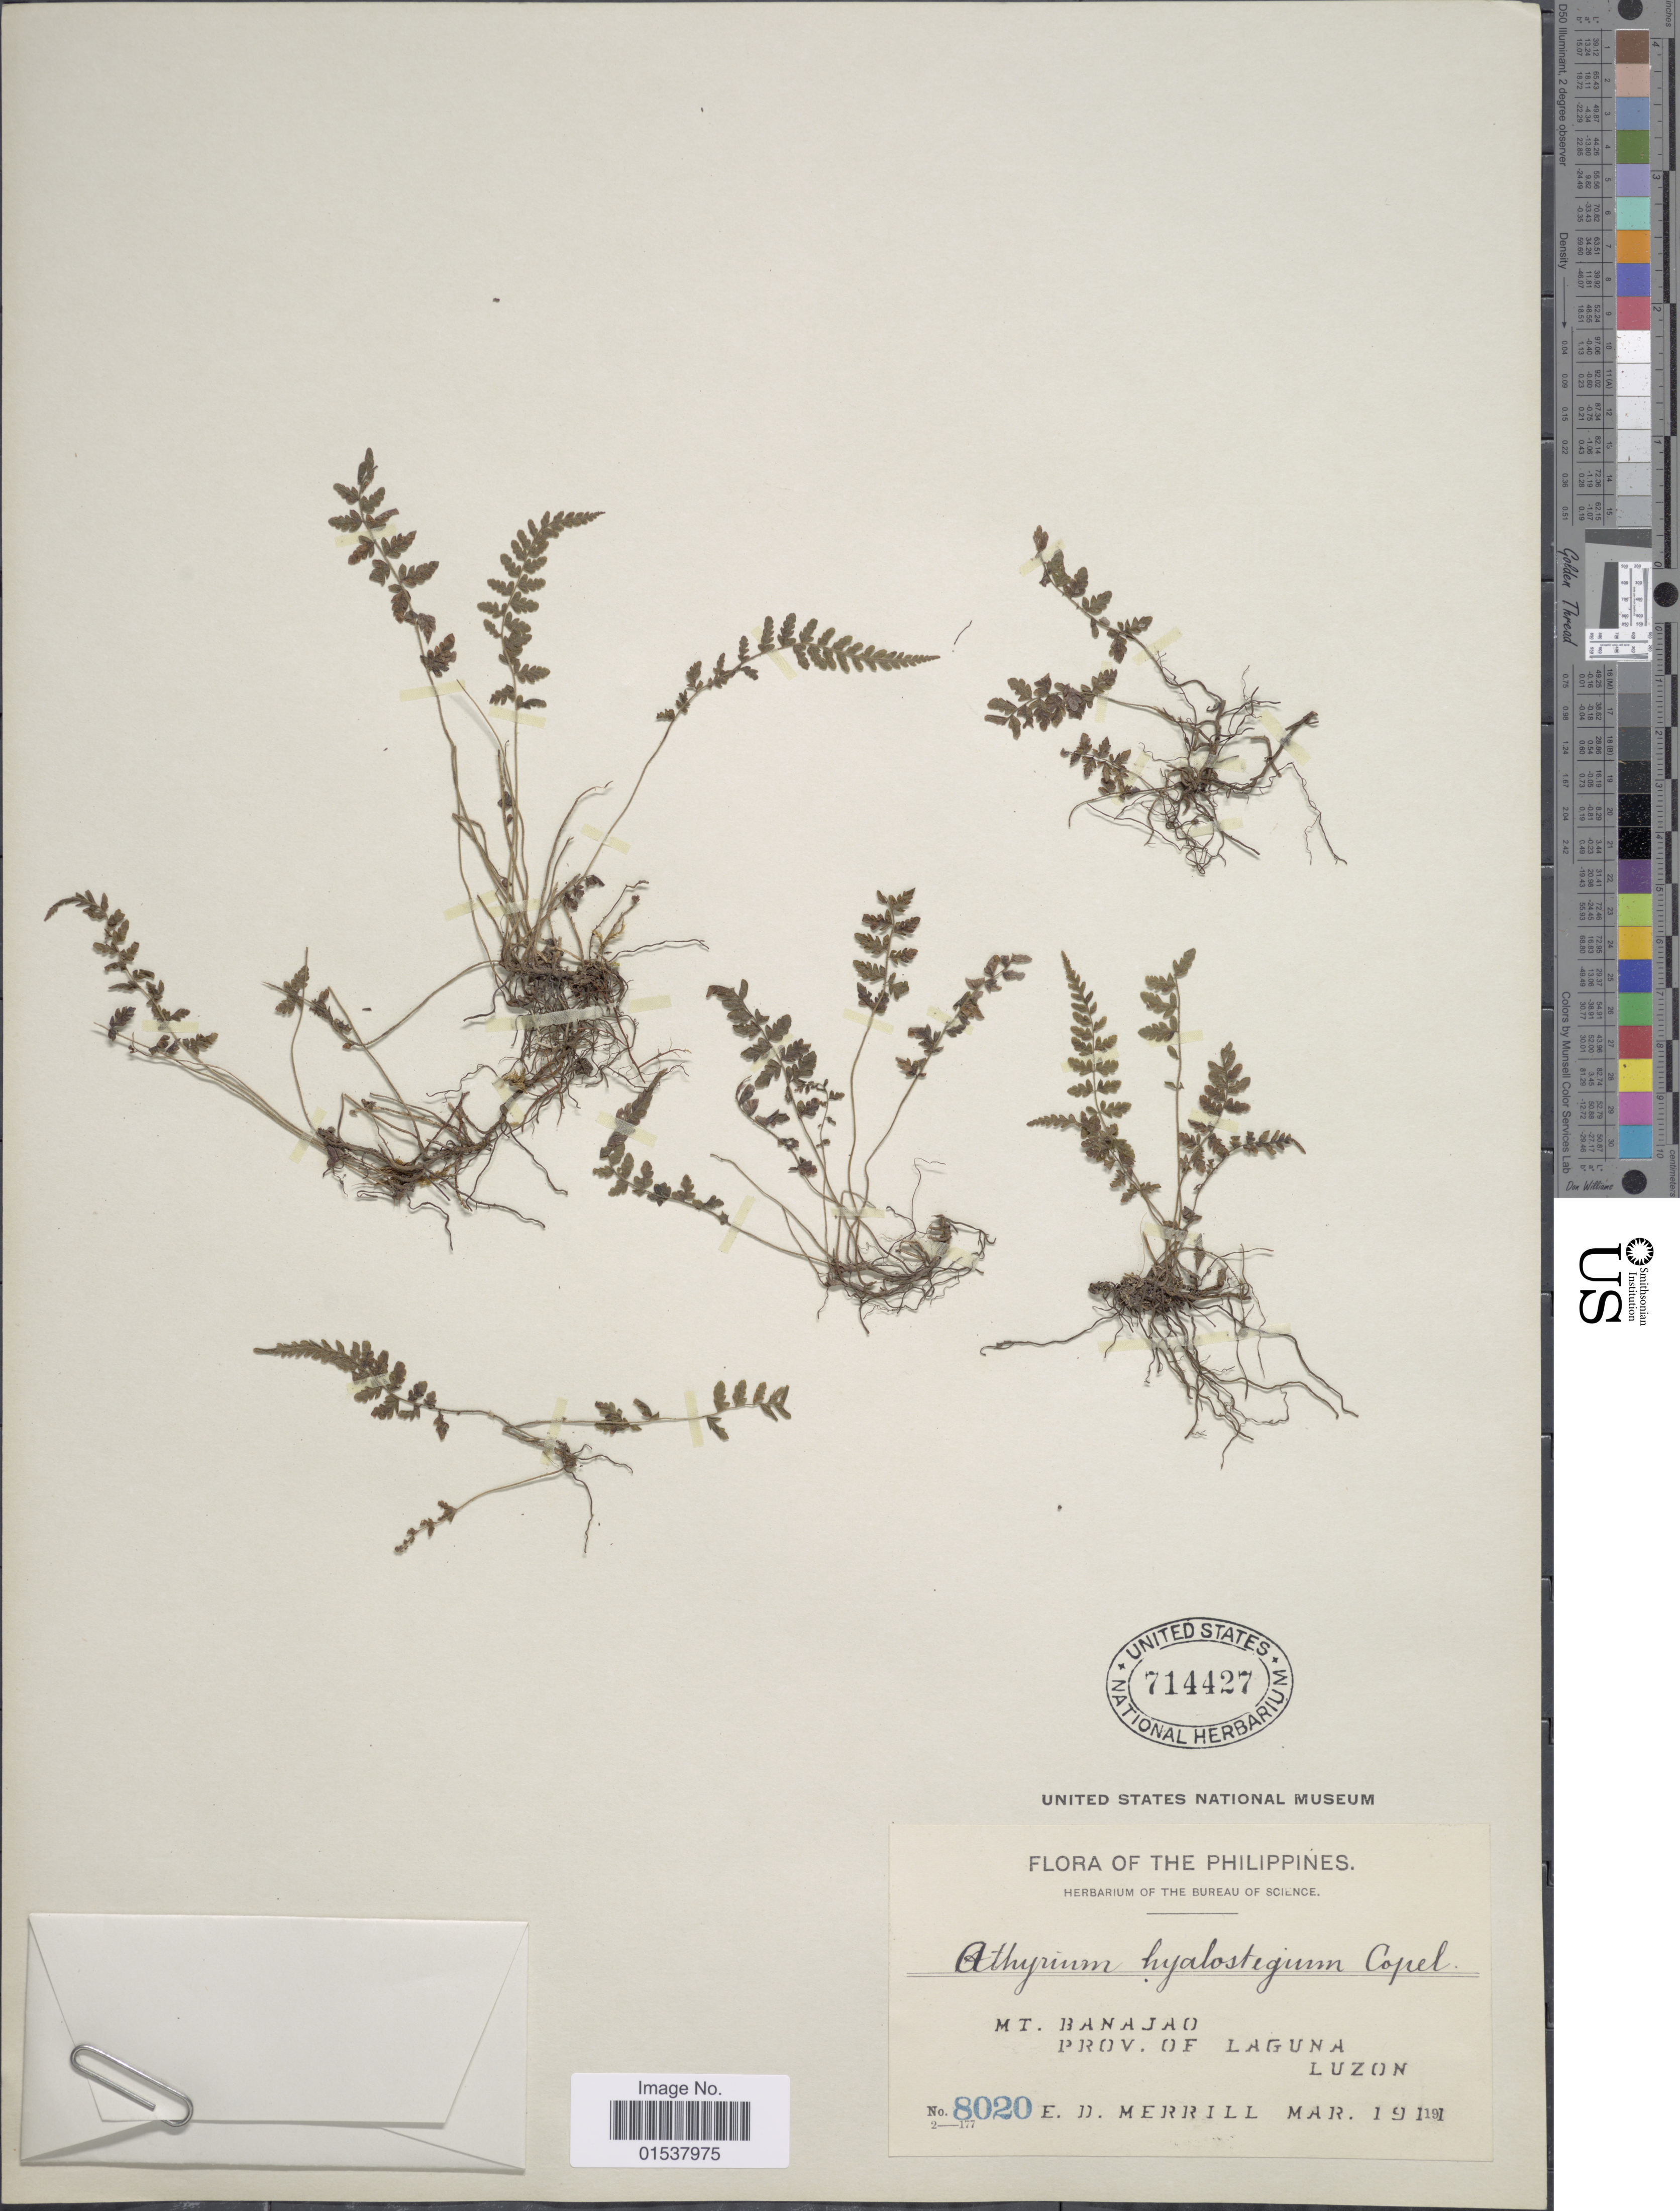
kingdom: Plantae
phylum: Tracheophyta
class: Polypodiopsida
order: Polypodiales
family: Thelypteridaceae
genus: Parathelypteris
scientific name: Parathelypteris cystoperoides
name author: (D.C. Eaton) Ching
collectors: E. D. Merrill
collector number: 8020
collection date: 1911-03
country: Philippines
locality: Mt. Banajao, Prov. of Laguna, Luzon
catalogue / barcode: US 714427